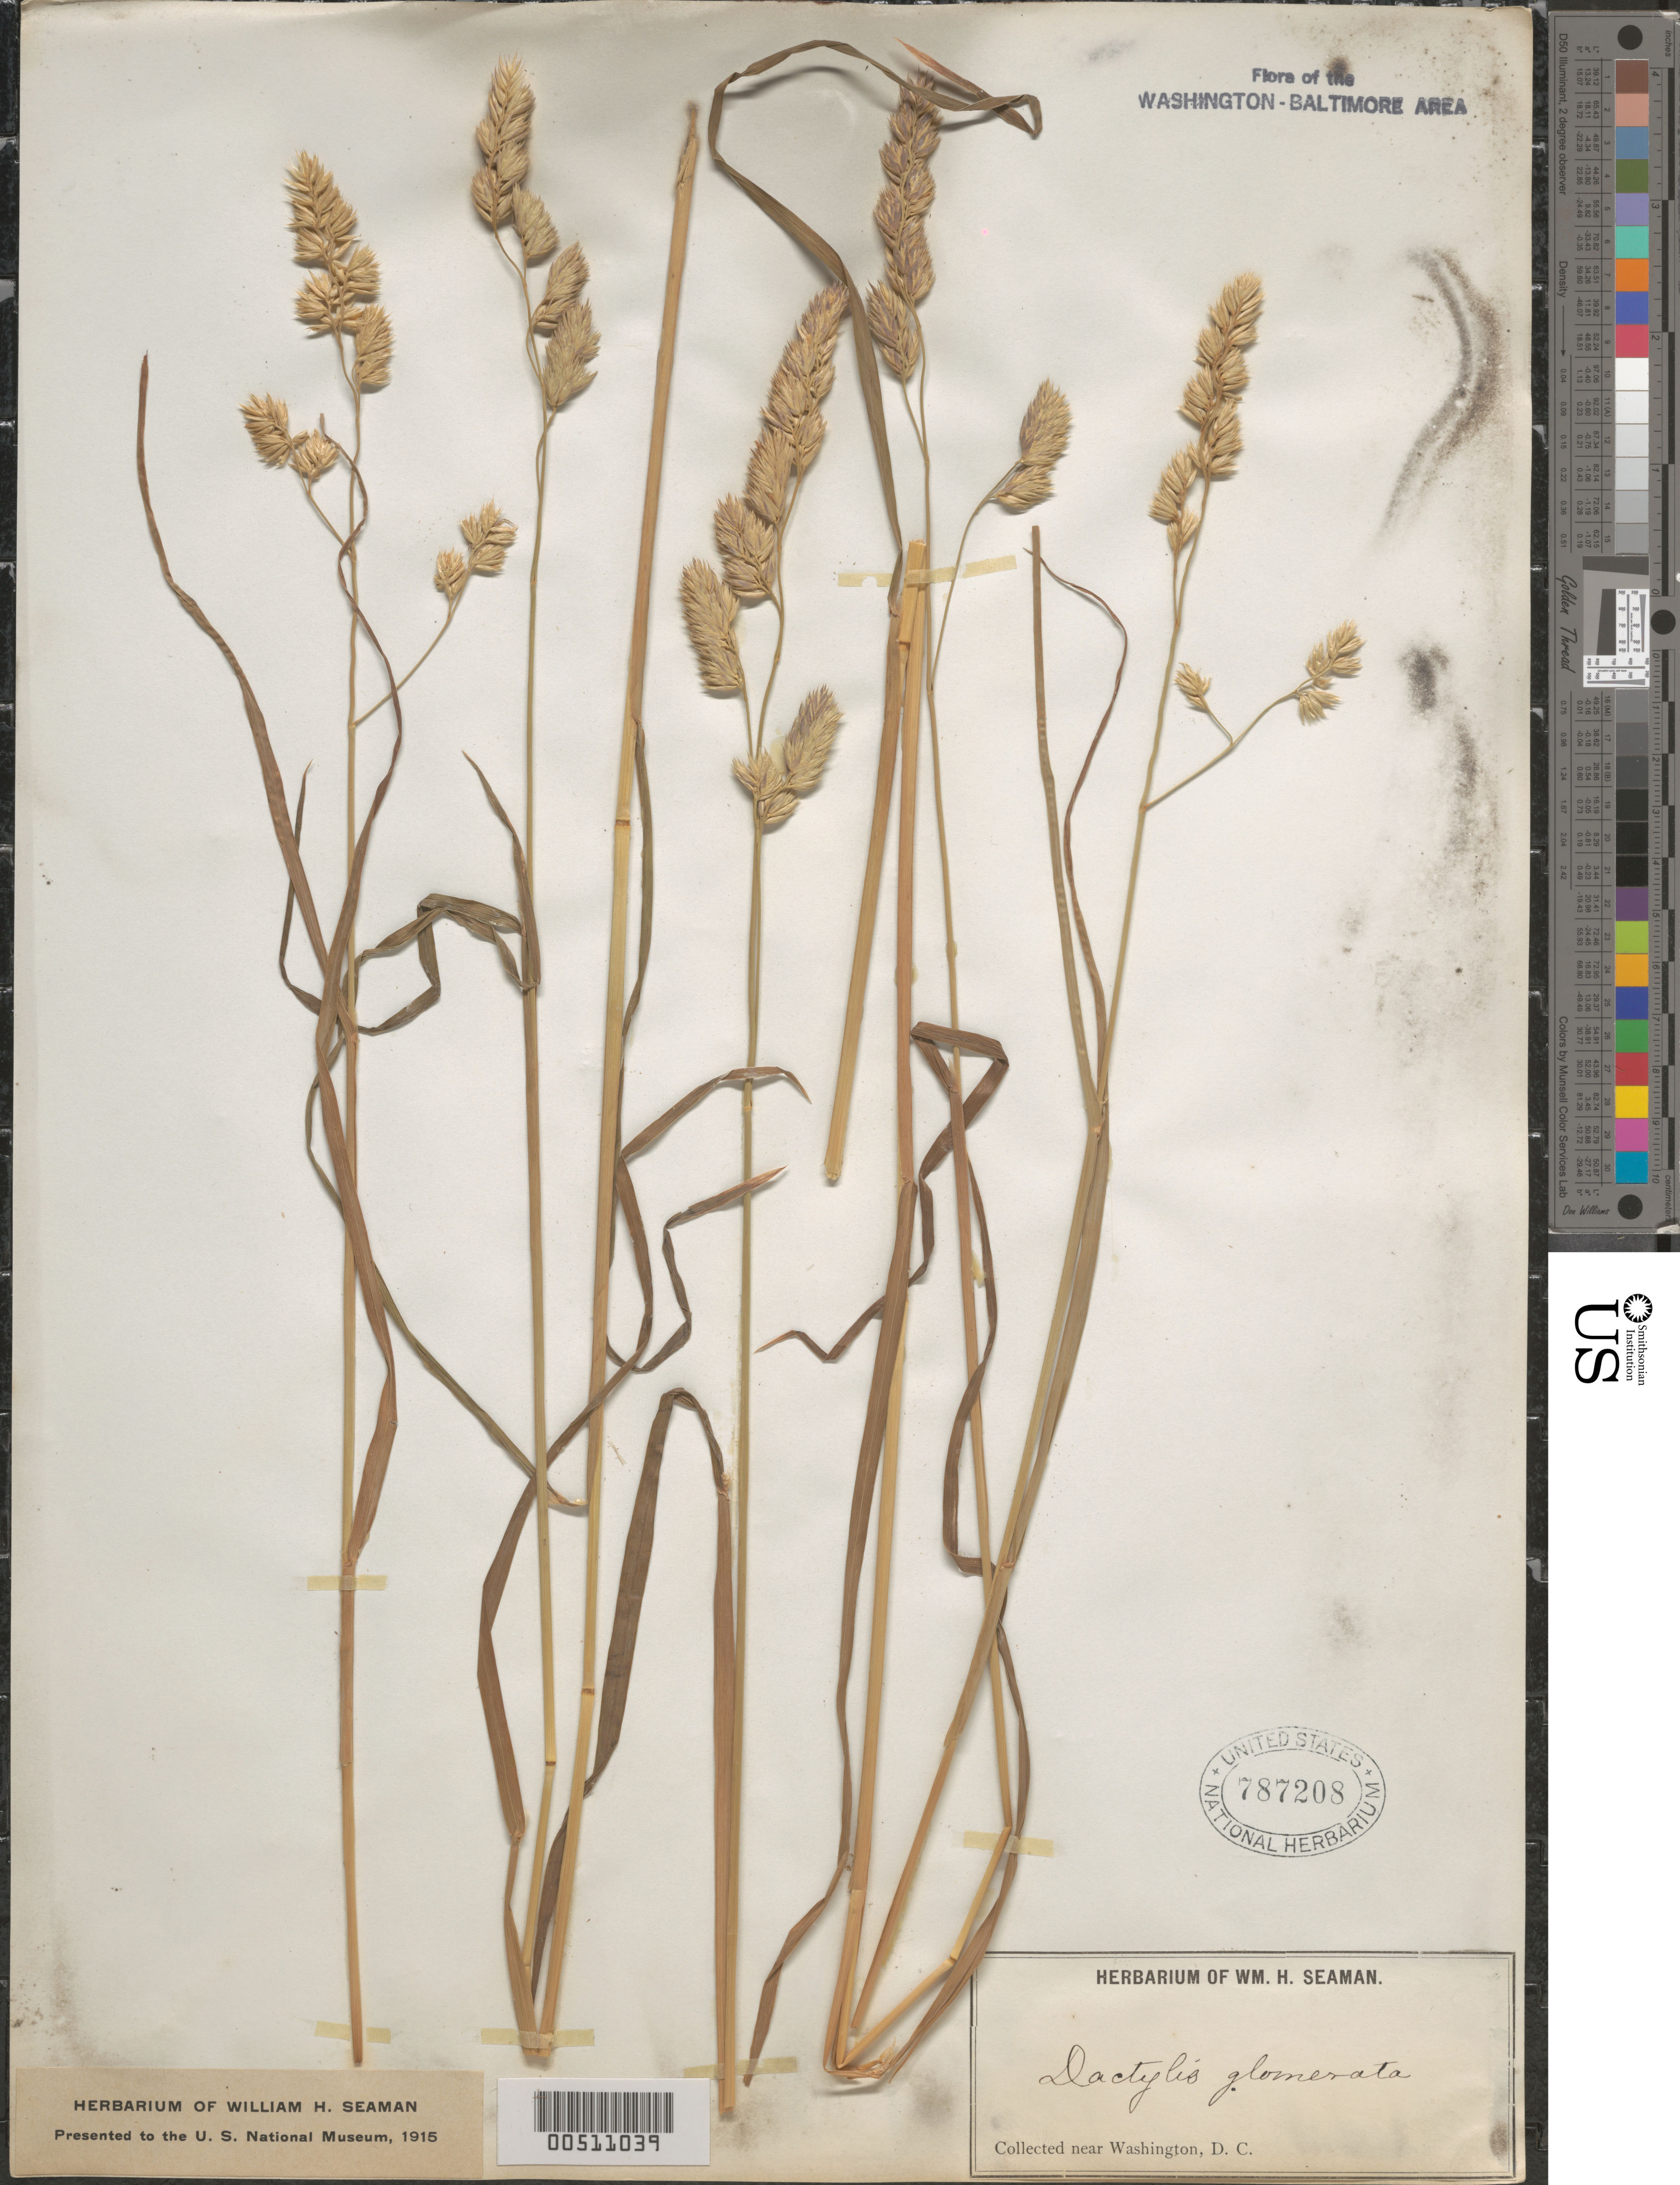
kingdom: Plantae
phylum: Tracheophyta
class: Liliopsida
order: Poales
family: Poaceae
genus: Dactylis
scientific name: Dactylis glomerata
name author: L.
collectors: W. Seaman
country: United States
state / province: District of Columbia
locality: Washington DC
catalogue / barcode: US 787208